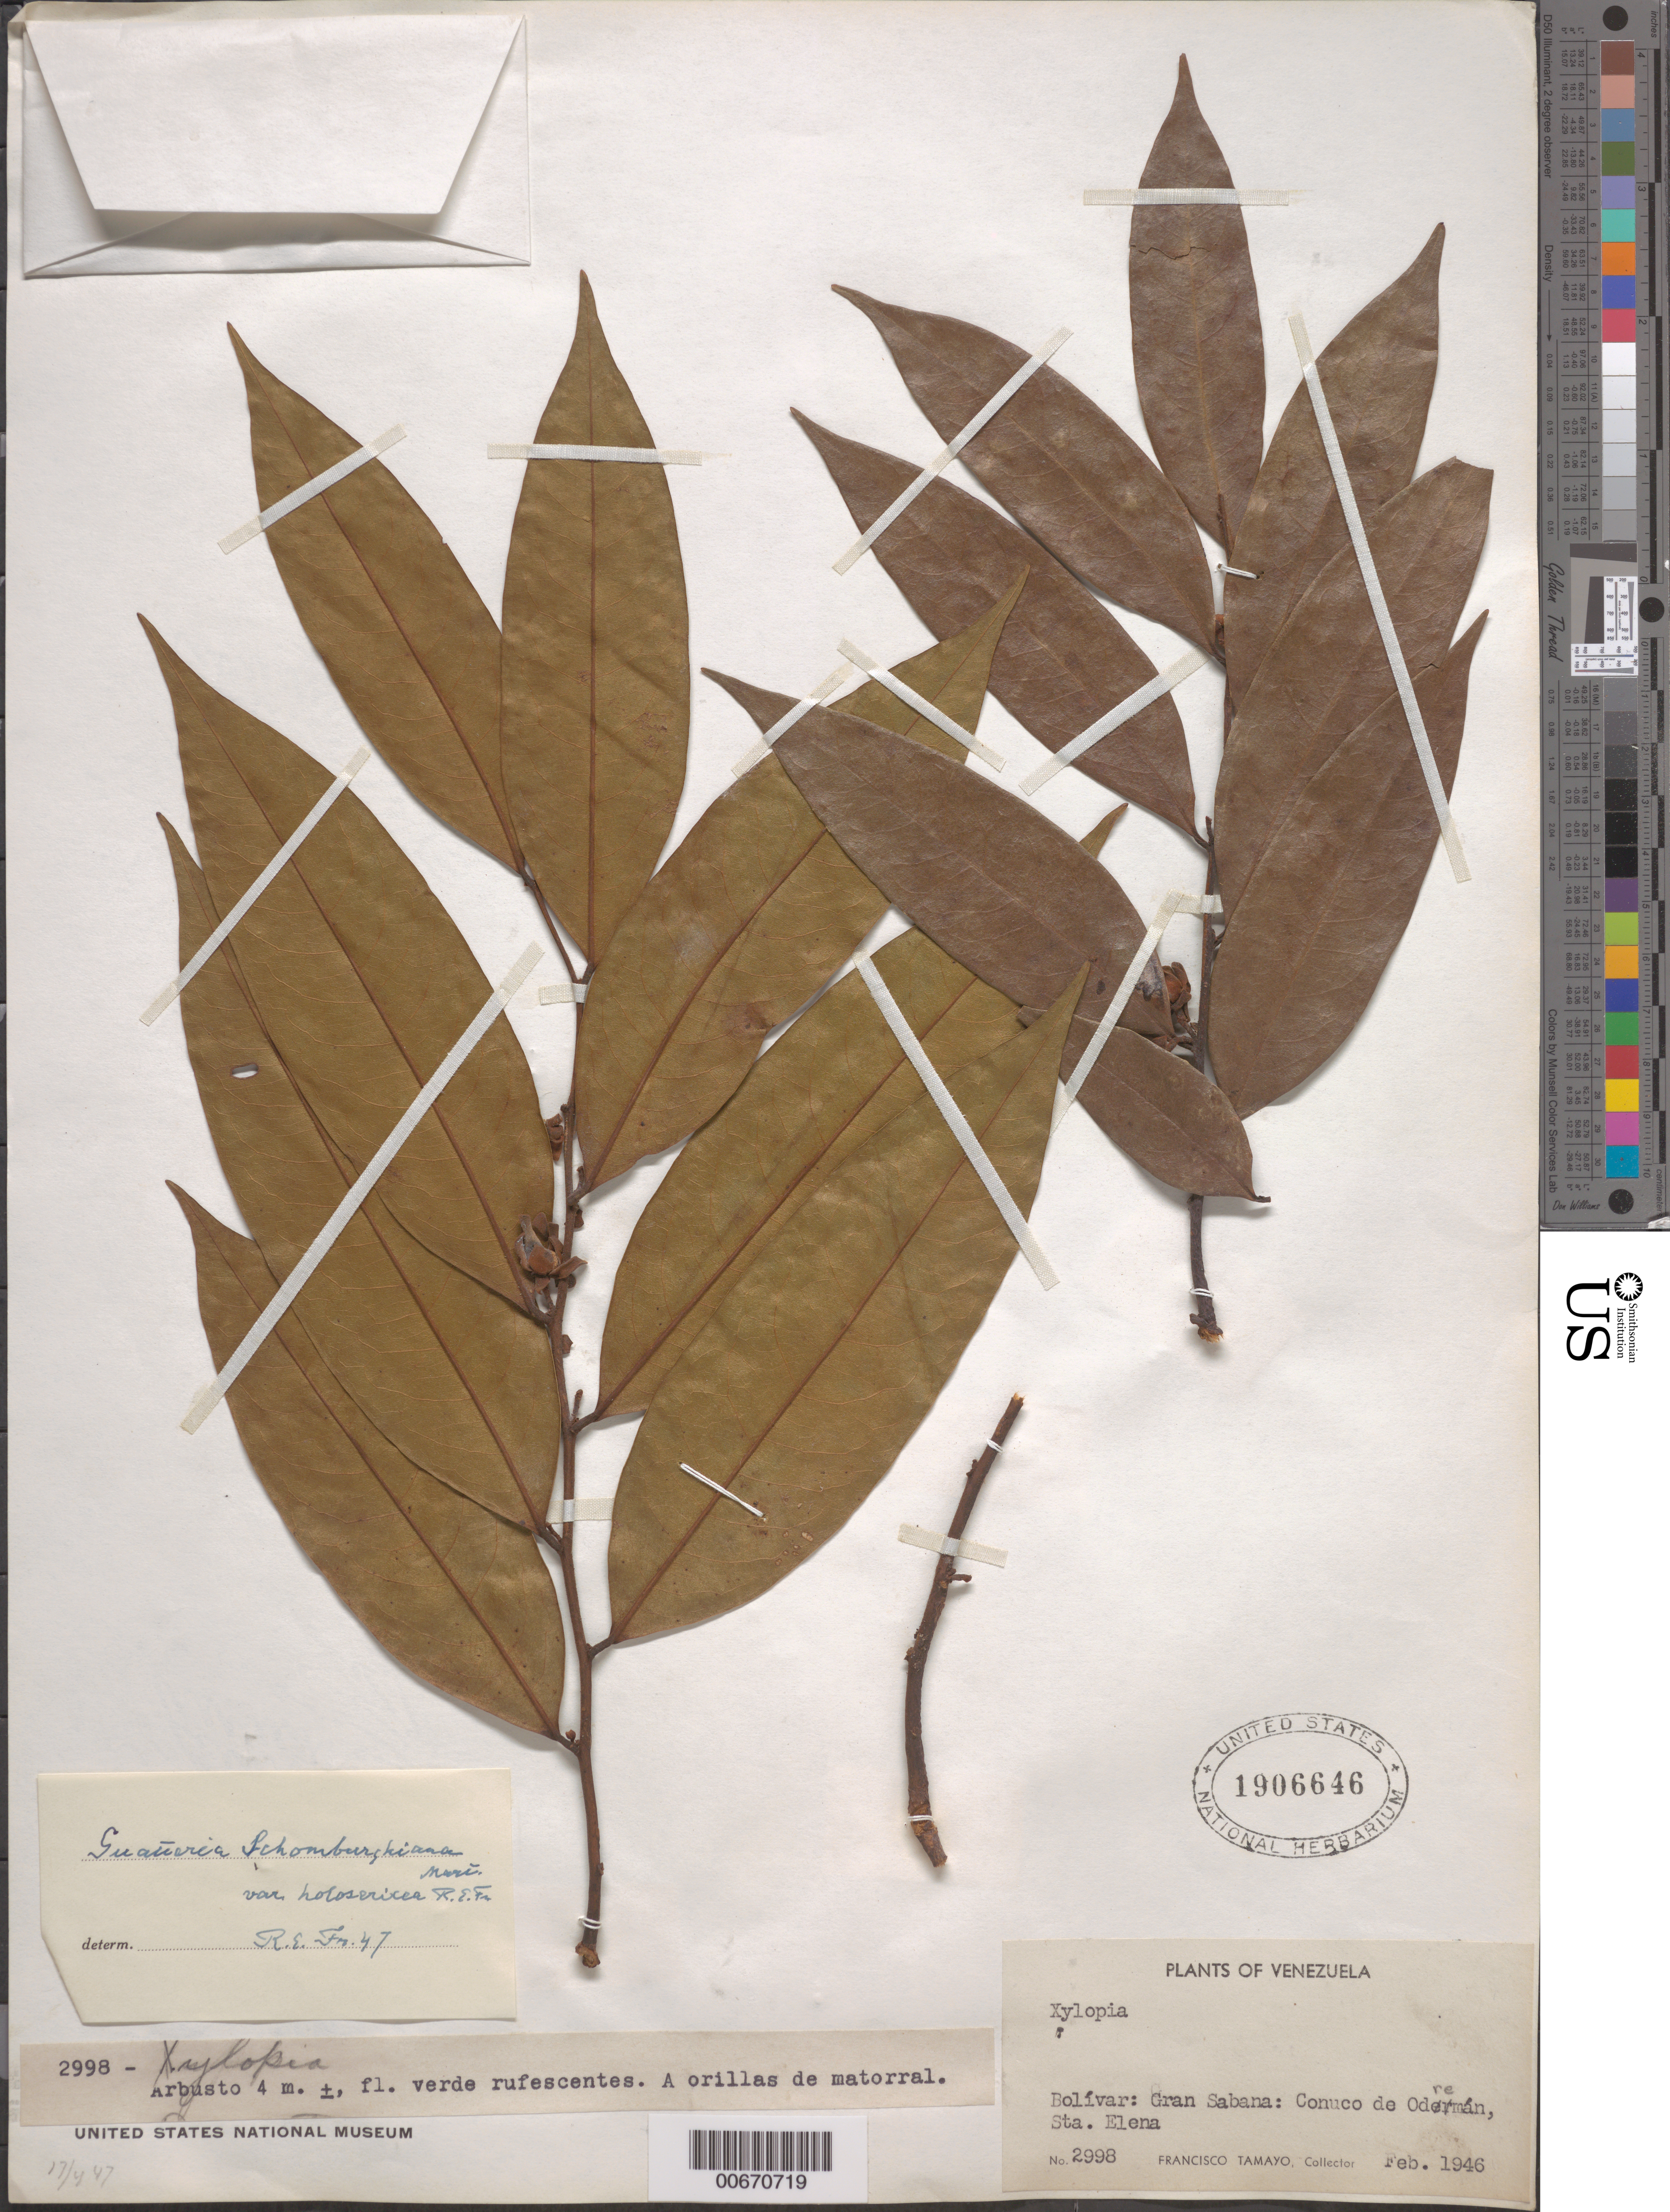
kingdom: Plantae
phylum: Tracheophyta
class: Magnoliopsida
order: Magnoliales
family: Annonaceae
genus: Guatteria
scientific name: Guatteria schomburgkiana var. holosericea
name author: R.E. Fr.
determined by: Fries, R. E.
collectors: F. Tamayo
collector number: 2998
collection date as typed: Feb-46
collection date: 1946-02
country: Venezuela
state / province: Bolívar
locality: Gran Sabana, Sta. Elena, Conuco de Odremán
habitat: Orillas de matorral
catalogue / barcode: US 1906646